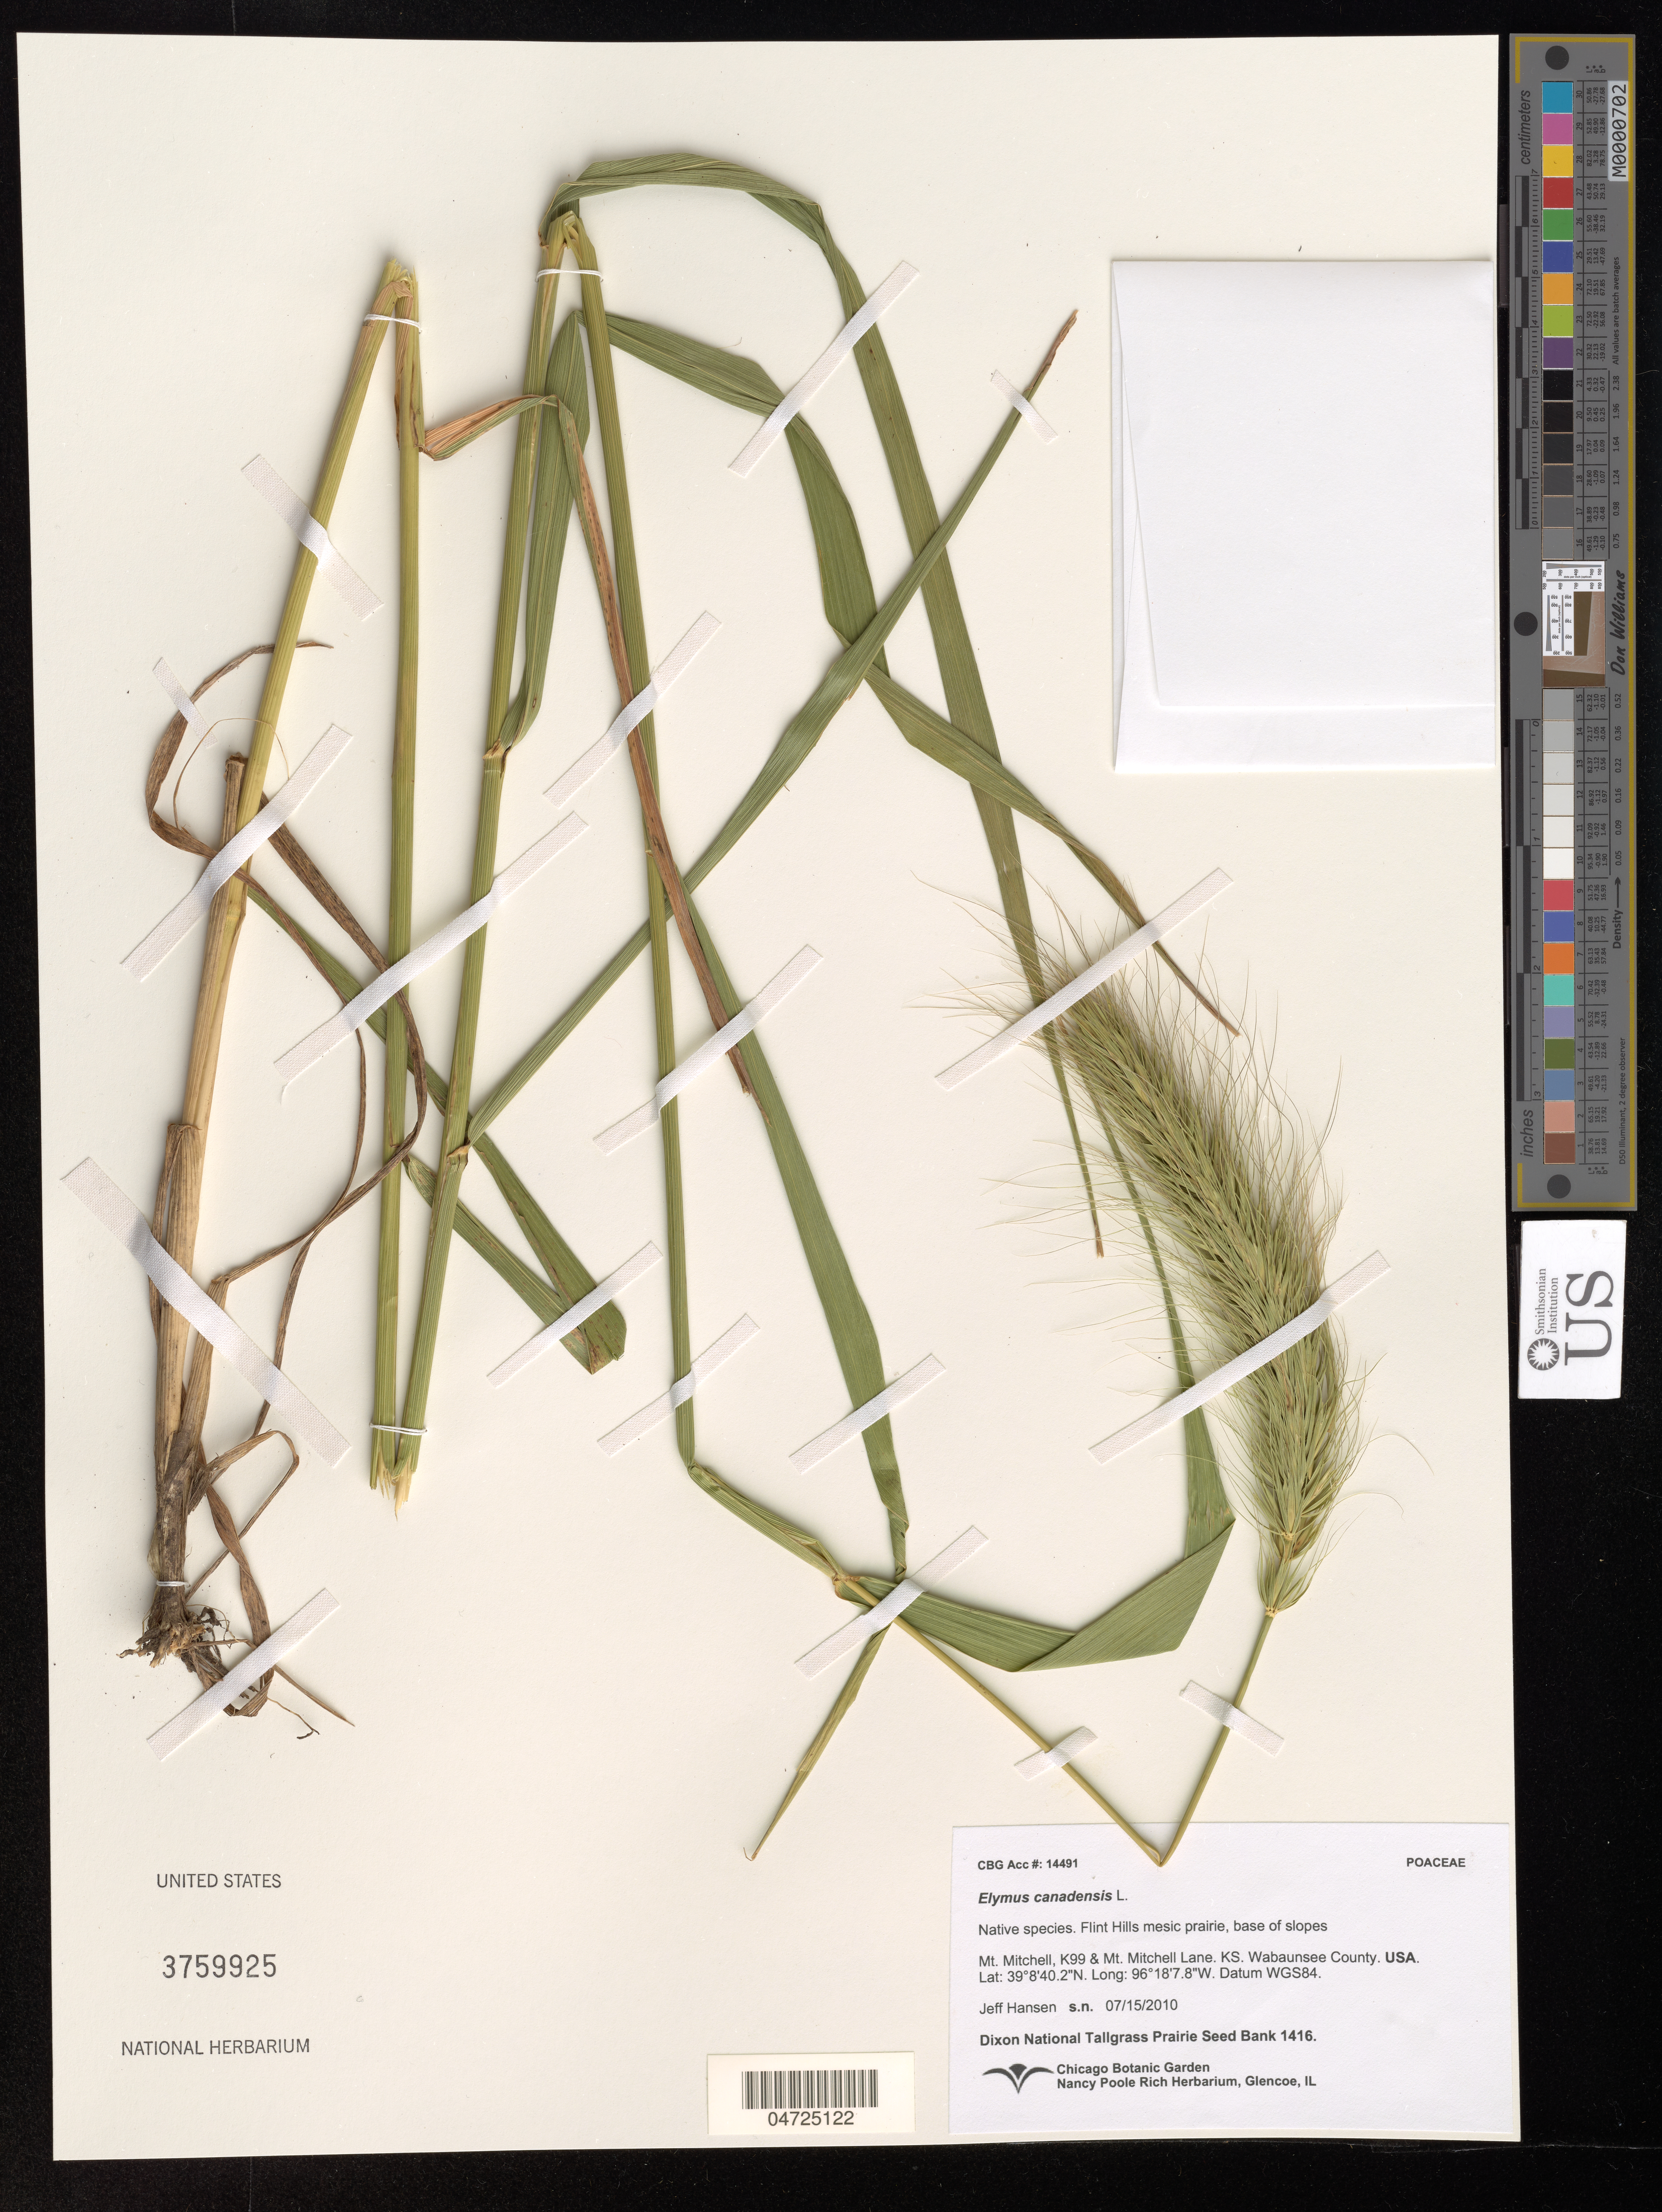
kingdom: Plantae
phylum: Tracheophyta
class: Liliopsida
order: Poales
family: Poaceae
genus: Elymus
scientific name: Elymus canadensis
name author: L.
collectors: J. Hansen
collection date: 2010-07-15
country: United States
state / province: Kansas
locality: Mt. Mitchell, K99 &Mt. Mitchell Lane. Wabaunsee County. Datum WGS84.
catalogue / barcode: US 3759925